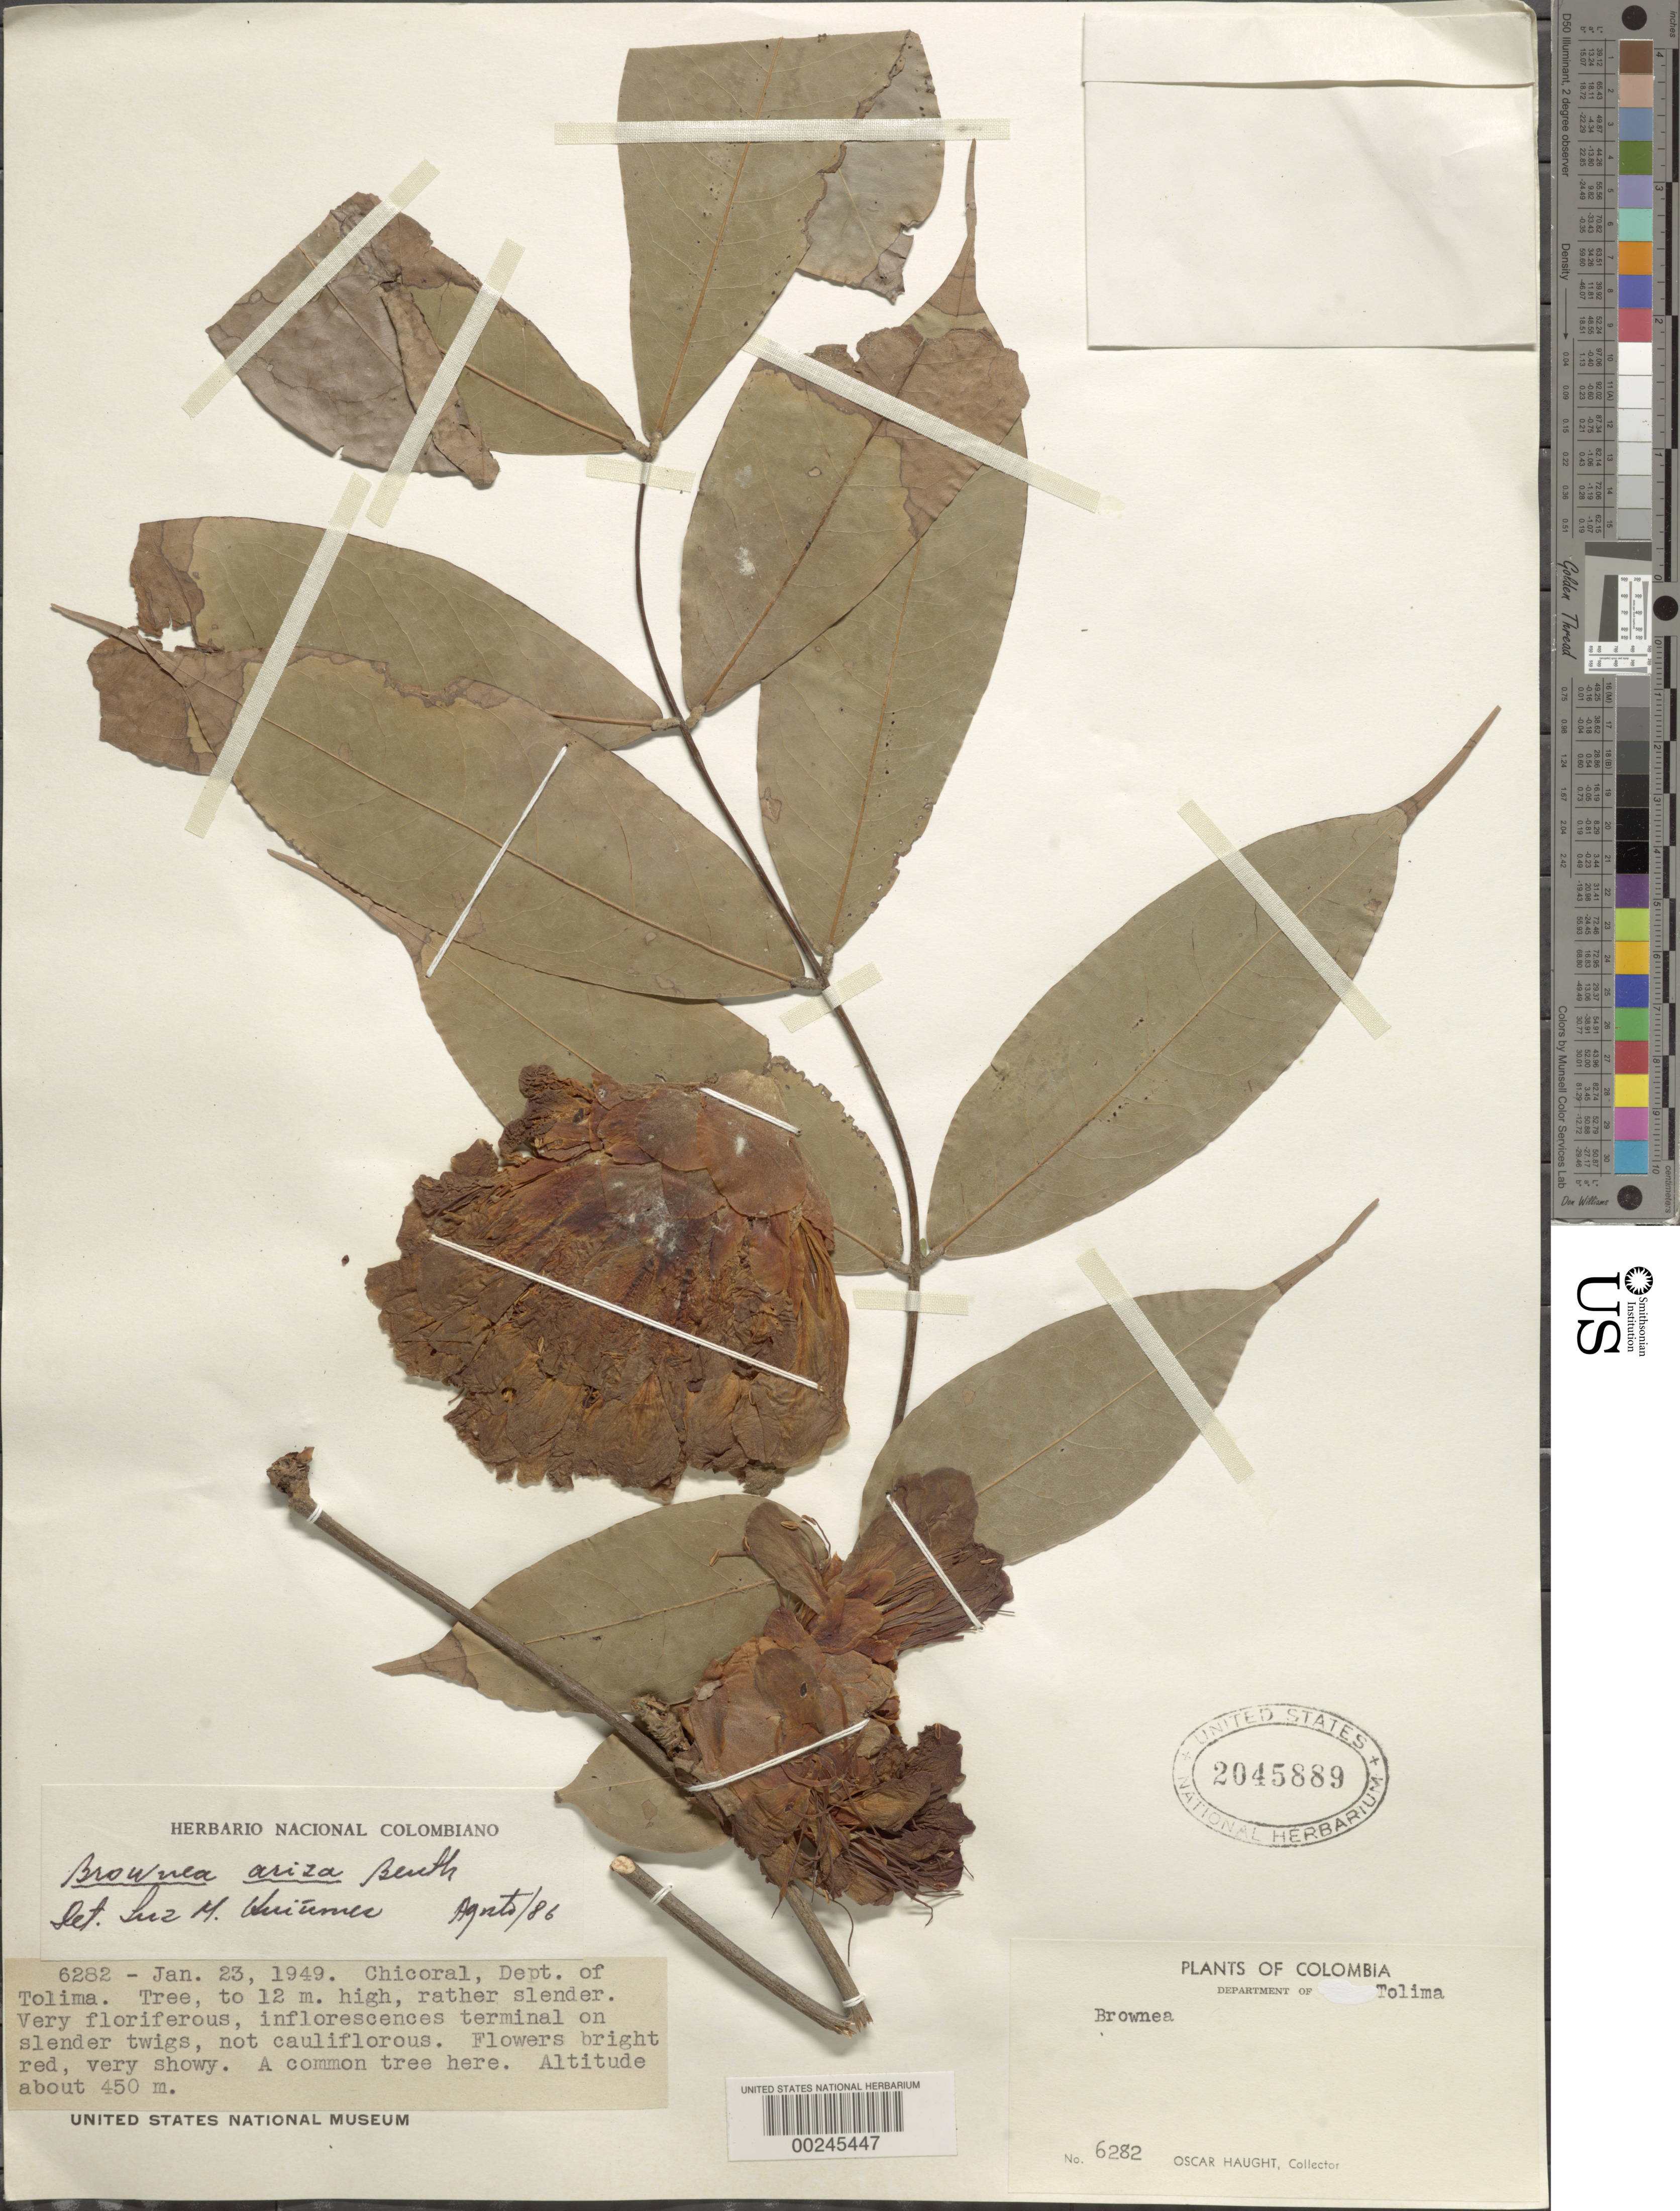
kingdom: Plantae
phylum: Tracheophyta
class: Magnoliopsida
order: Fabales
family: Fabaceae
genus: Brownea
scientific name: Brownea grandiceps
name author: Jacq.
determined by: Santos-Silva, J.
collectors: O. L. Haught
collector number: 6282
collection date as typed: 23 Jan 1949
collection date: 1949-01-23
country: Colombia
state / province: Tolima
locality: Chicoral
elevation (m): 450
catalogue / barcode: US 2045889